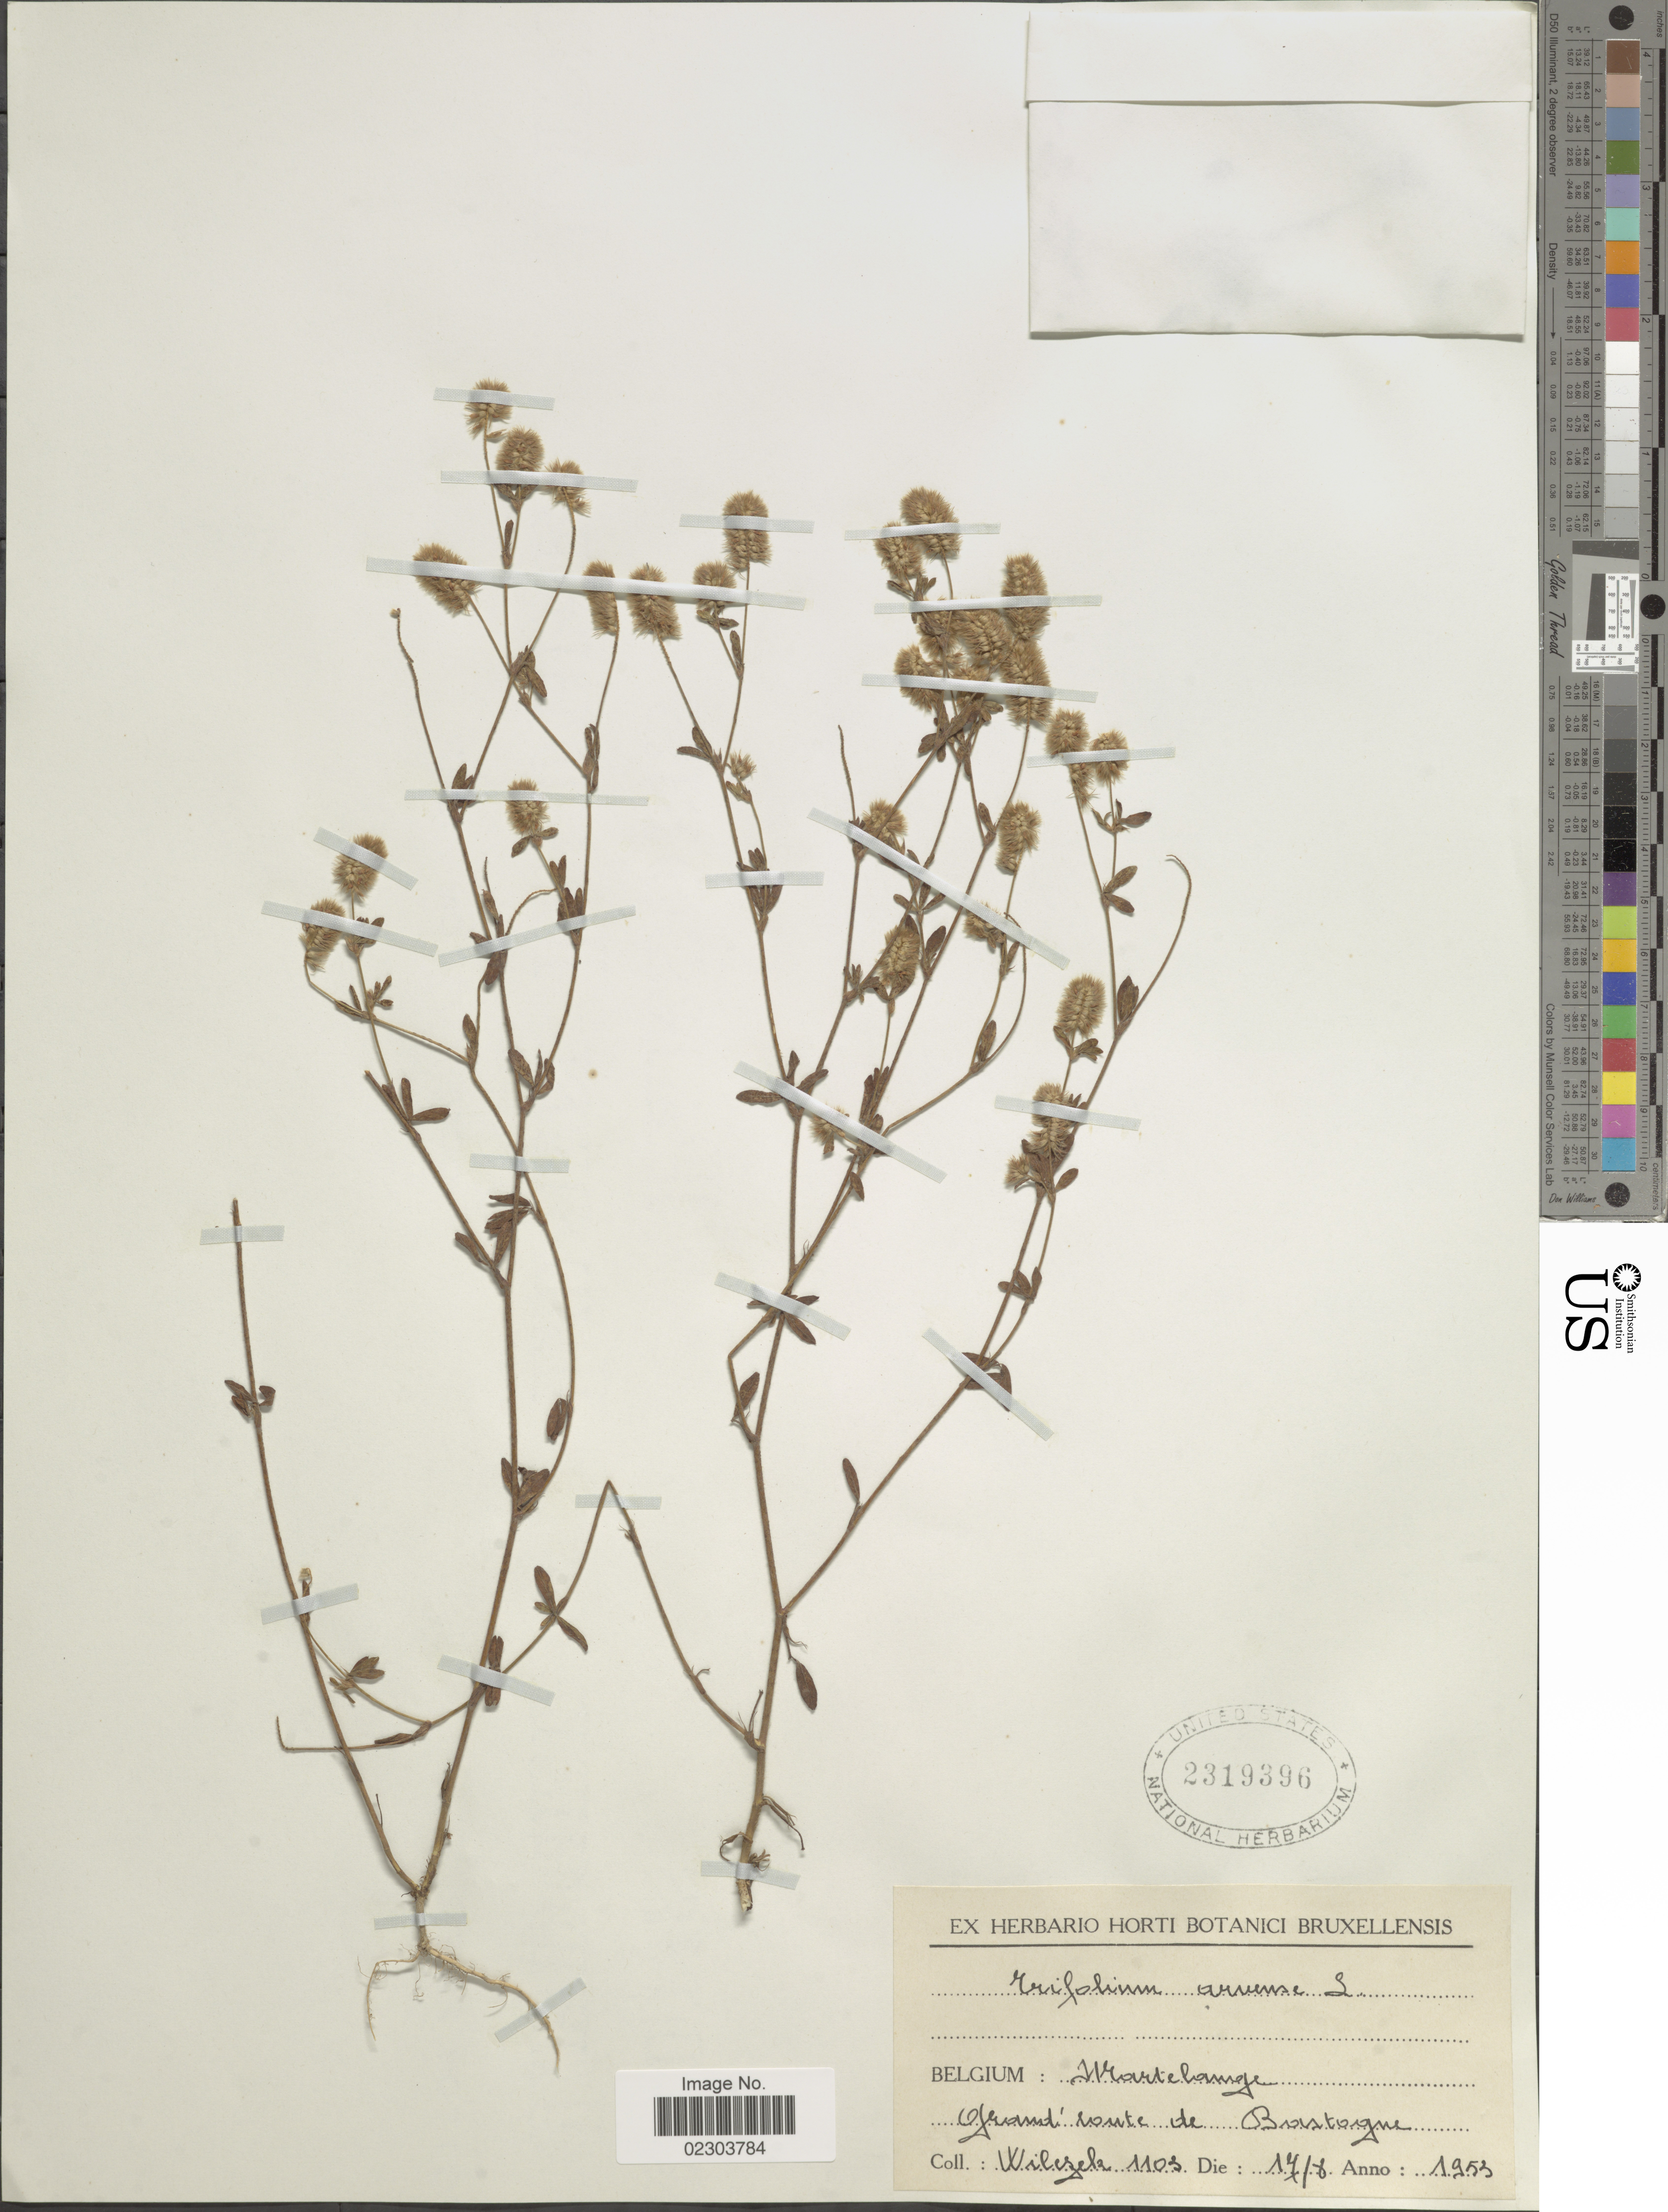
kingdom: Plantae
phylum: Tracheophyta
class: Magnoliopsida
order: Fabales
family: Fabaceae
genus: Trifolium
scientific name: Trifolium arvense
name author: L.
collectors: -. Wilezek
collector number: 1103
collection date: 1953-08-17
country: Belgium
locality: Martelange, ofrant rout de Bourtogne [interpreted]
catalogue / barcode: US 2319396